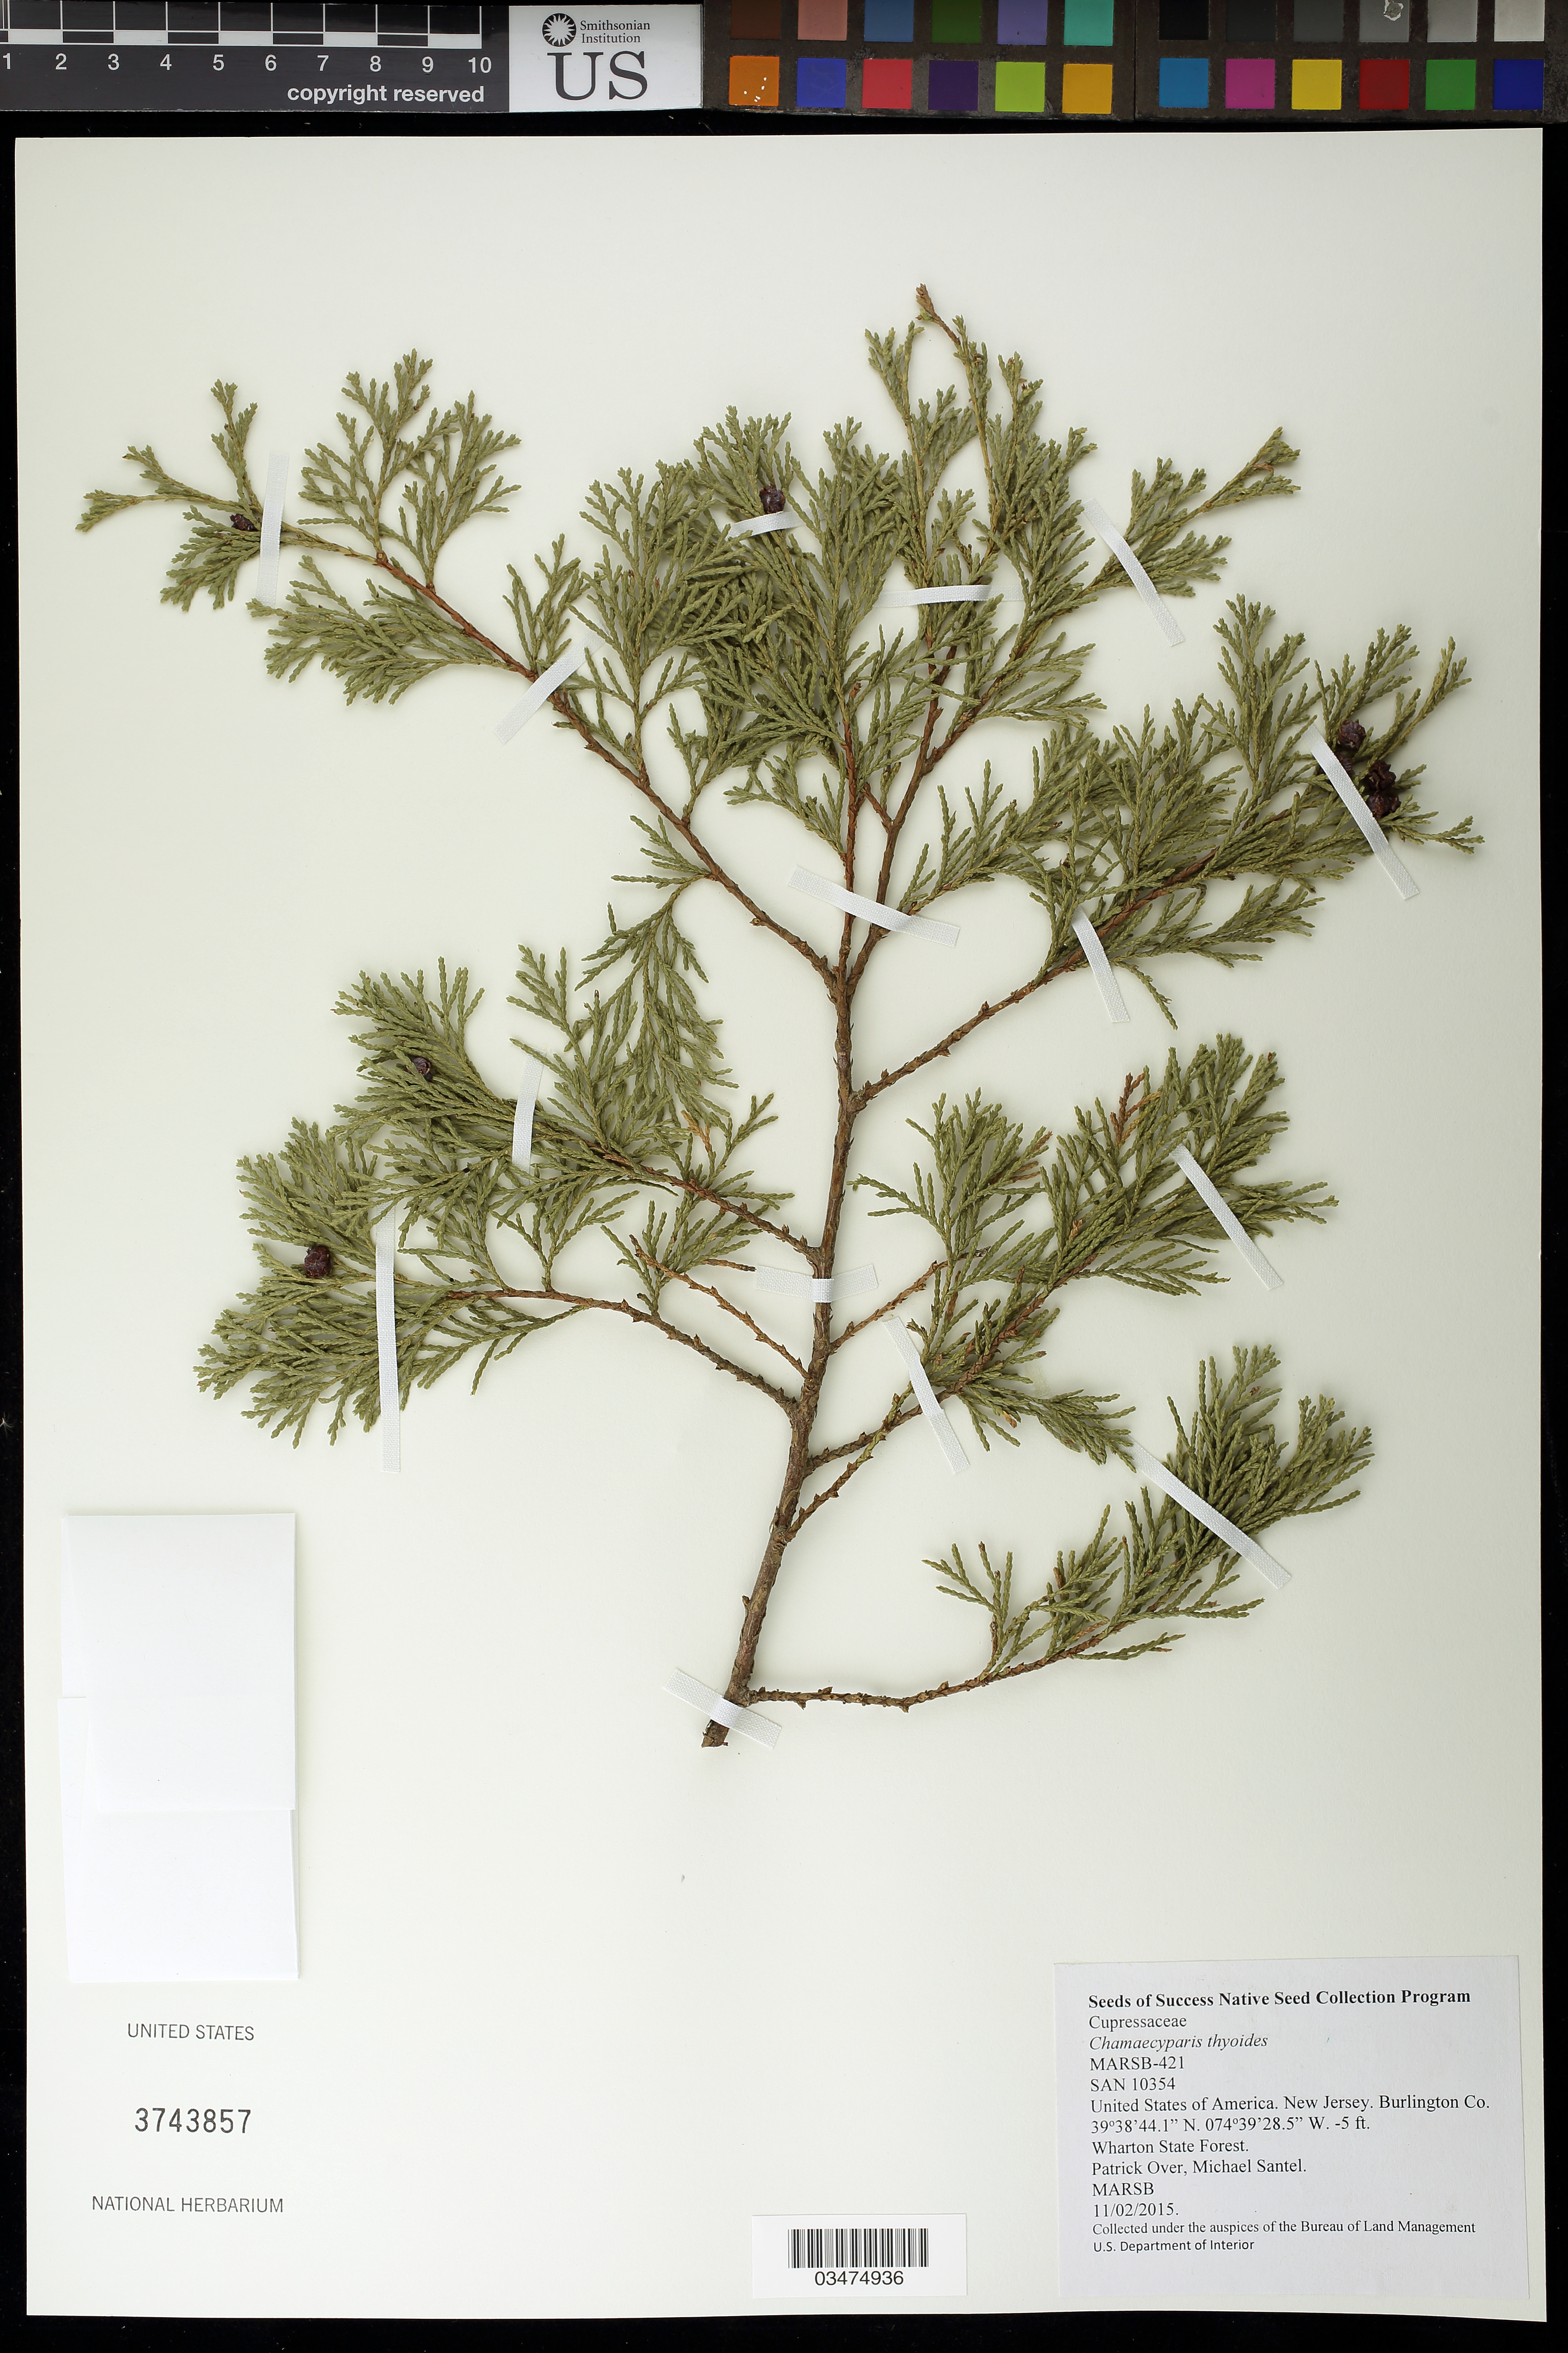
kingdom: Plantae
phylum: Tracheophyta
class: Pinopsida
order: Pinales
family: Cupressaceae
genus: Chamaecyparis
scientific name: Chamaecyparis thyoides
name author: (L.) Britton, Stearns & Poggenb.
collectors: P. Over & M. Santel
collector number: MARSB-421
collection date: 2015-11-02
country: United States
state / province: New Jersey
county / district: Burlington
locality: Wharton State Forest,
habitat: Northern Atlantic Coastal Hardwood and Conifer Swamp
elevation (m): -2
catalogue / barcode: US 3743857